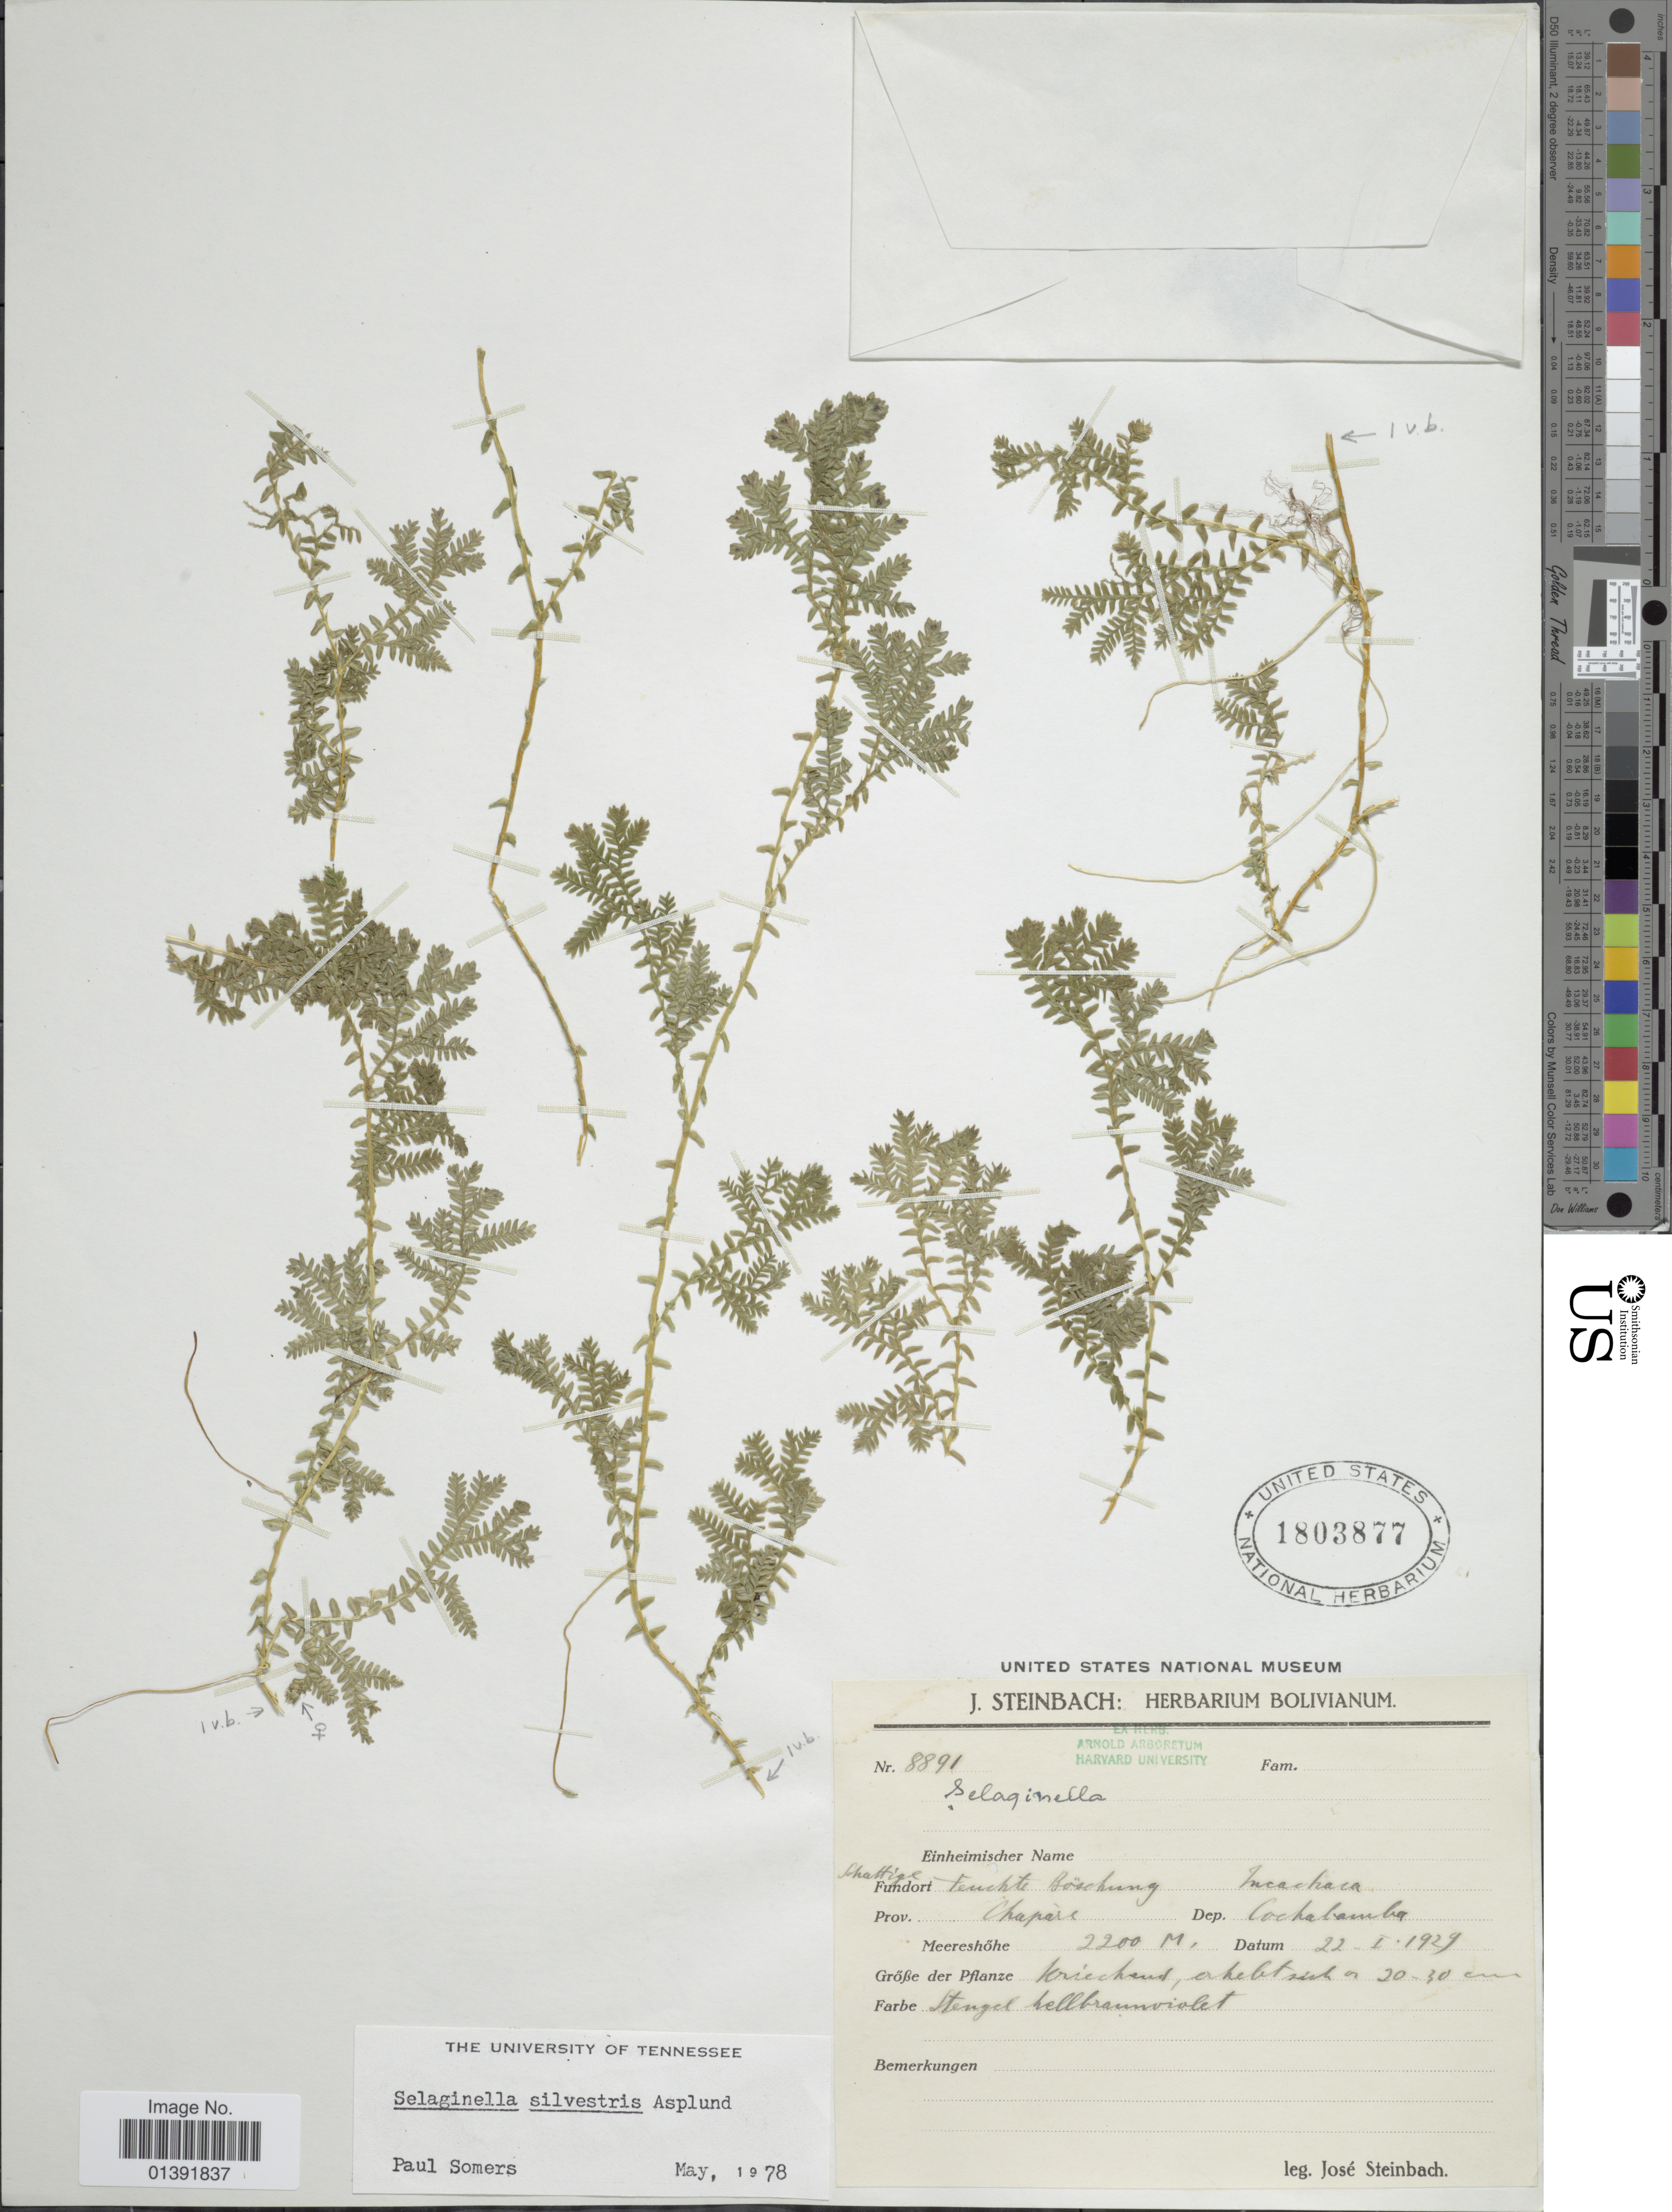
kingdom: Plantae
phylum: Tracheophyta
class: Lycopodiopsida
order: Selaginellales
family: Selaginellaceae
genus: Selaginella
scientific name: Selaginella silvestris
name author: Aspl.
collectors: J. Steinbach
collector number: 8891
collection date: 1929-01-22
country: Bolivia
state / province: Cochabamba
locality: Prov. Chapare Incachaca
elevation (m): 2200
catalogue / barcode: US 1803877